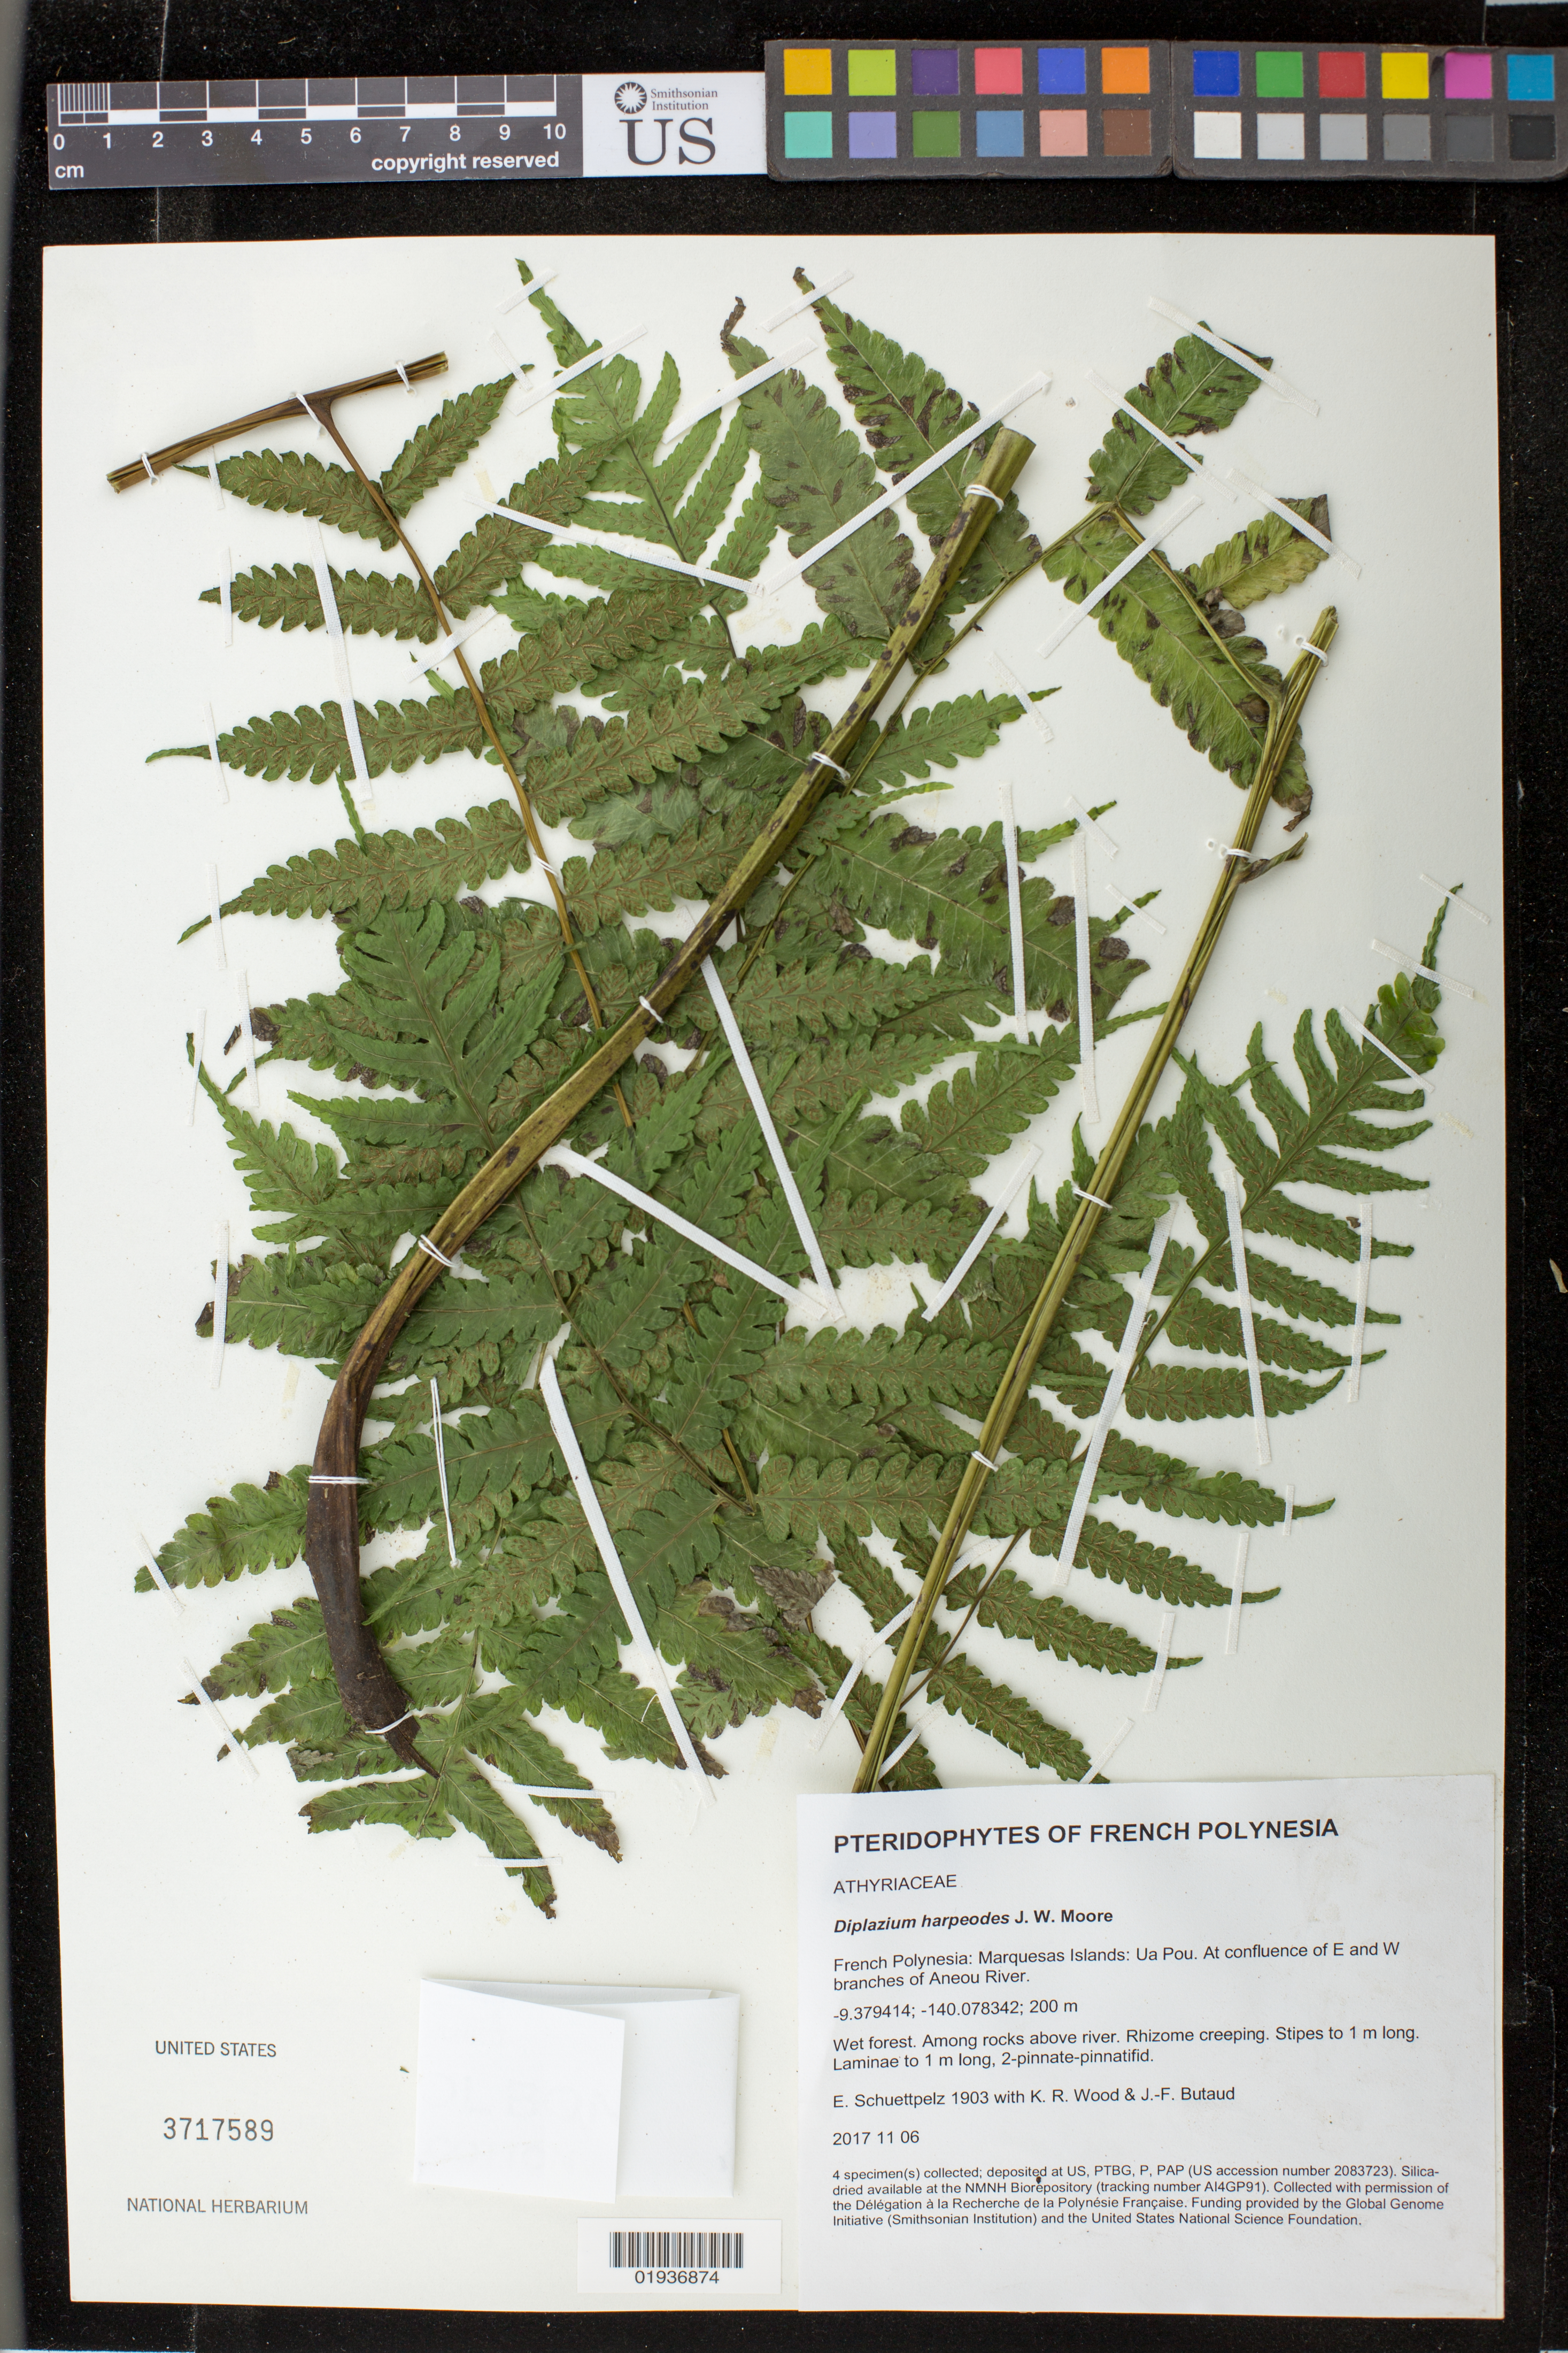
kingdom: Plantae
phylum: Tracheophyta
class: Polypodiopsida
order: Polypodiales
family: Athyriaceae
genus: Diplazium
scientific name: Diplazium harpeodes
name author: T. Moore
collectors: E. Schuettpelz, K. R. Wood & J. -F. Butaud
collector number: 1903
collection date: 2017-11-06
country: French Polynesia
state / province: Marquesas Islands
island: Ua Pou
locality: At confluence of E and W branches of Aneou River.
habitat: Wet forest.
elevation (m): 200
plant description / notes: Collected with permission of the Délégation à la Recherche de la Polynésie Française. Funding provided by the Global Genome Initiative (Smithsonian Institution) and the United States National Science Foundation. Silica dried tissue stored at AI4GP91 in the NMNH Biorepository, Smithsonian Institution.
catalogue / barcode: US 3717589